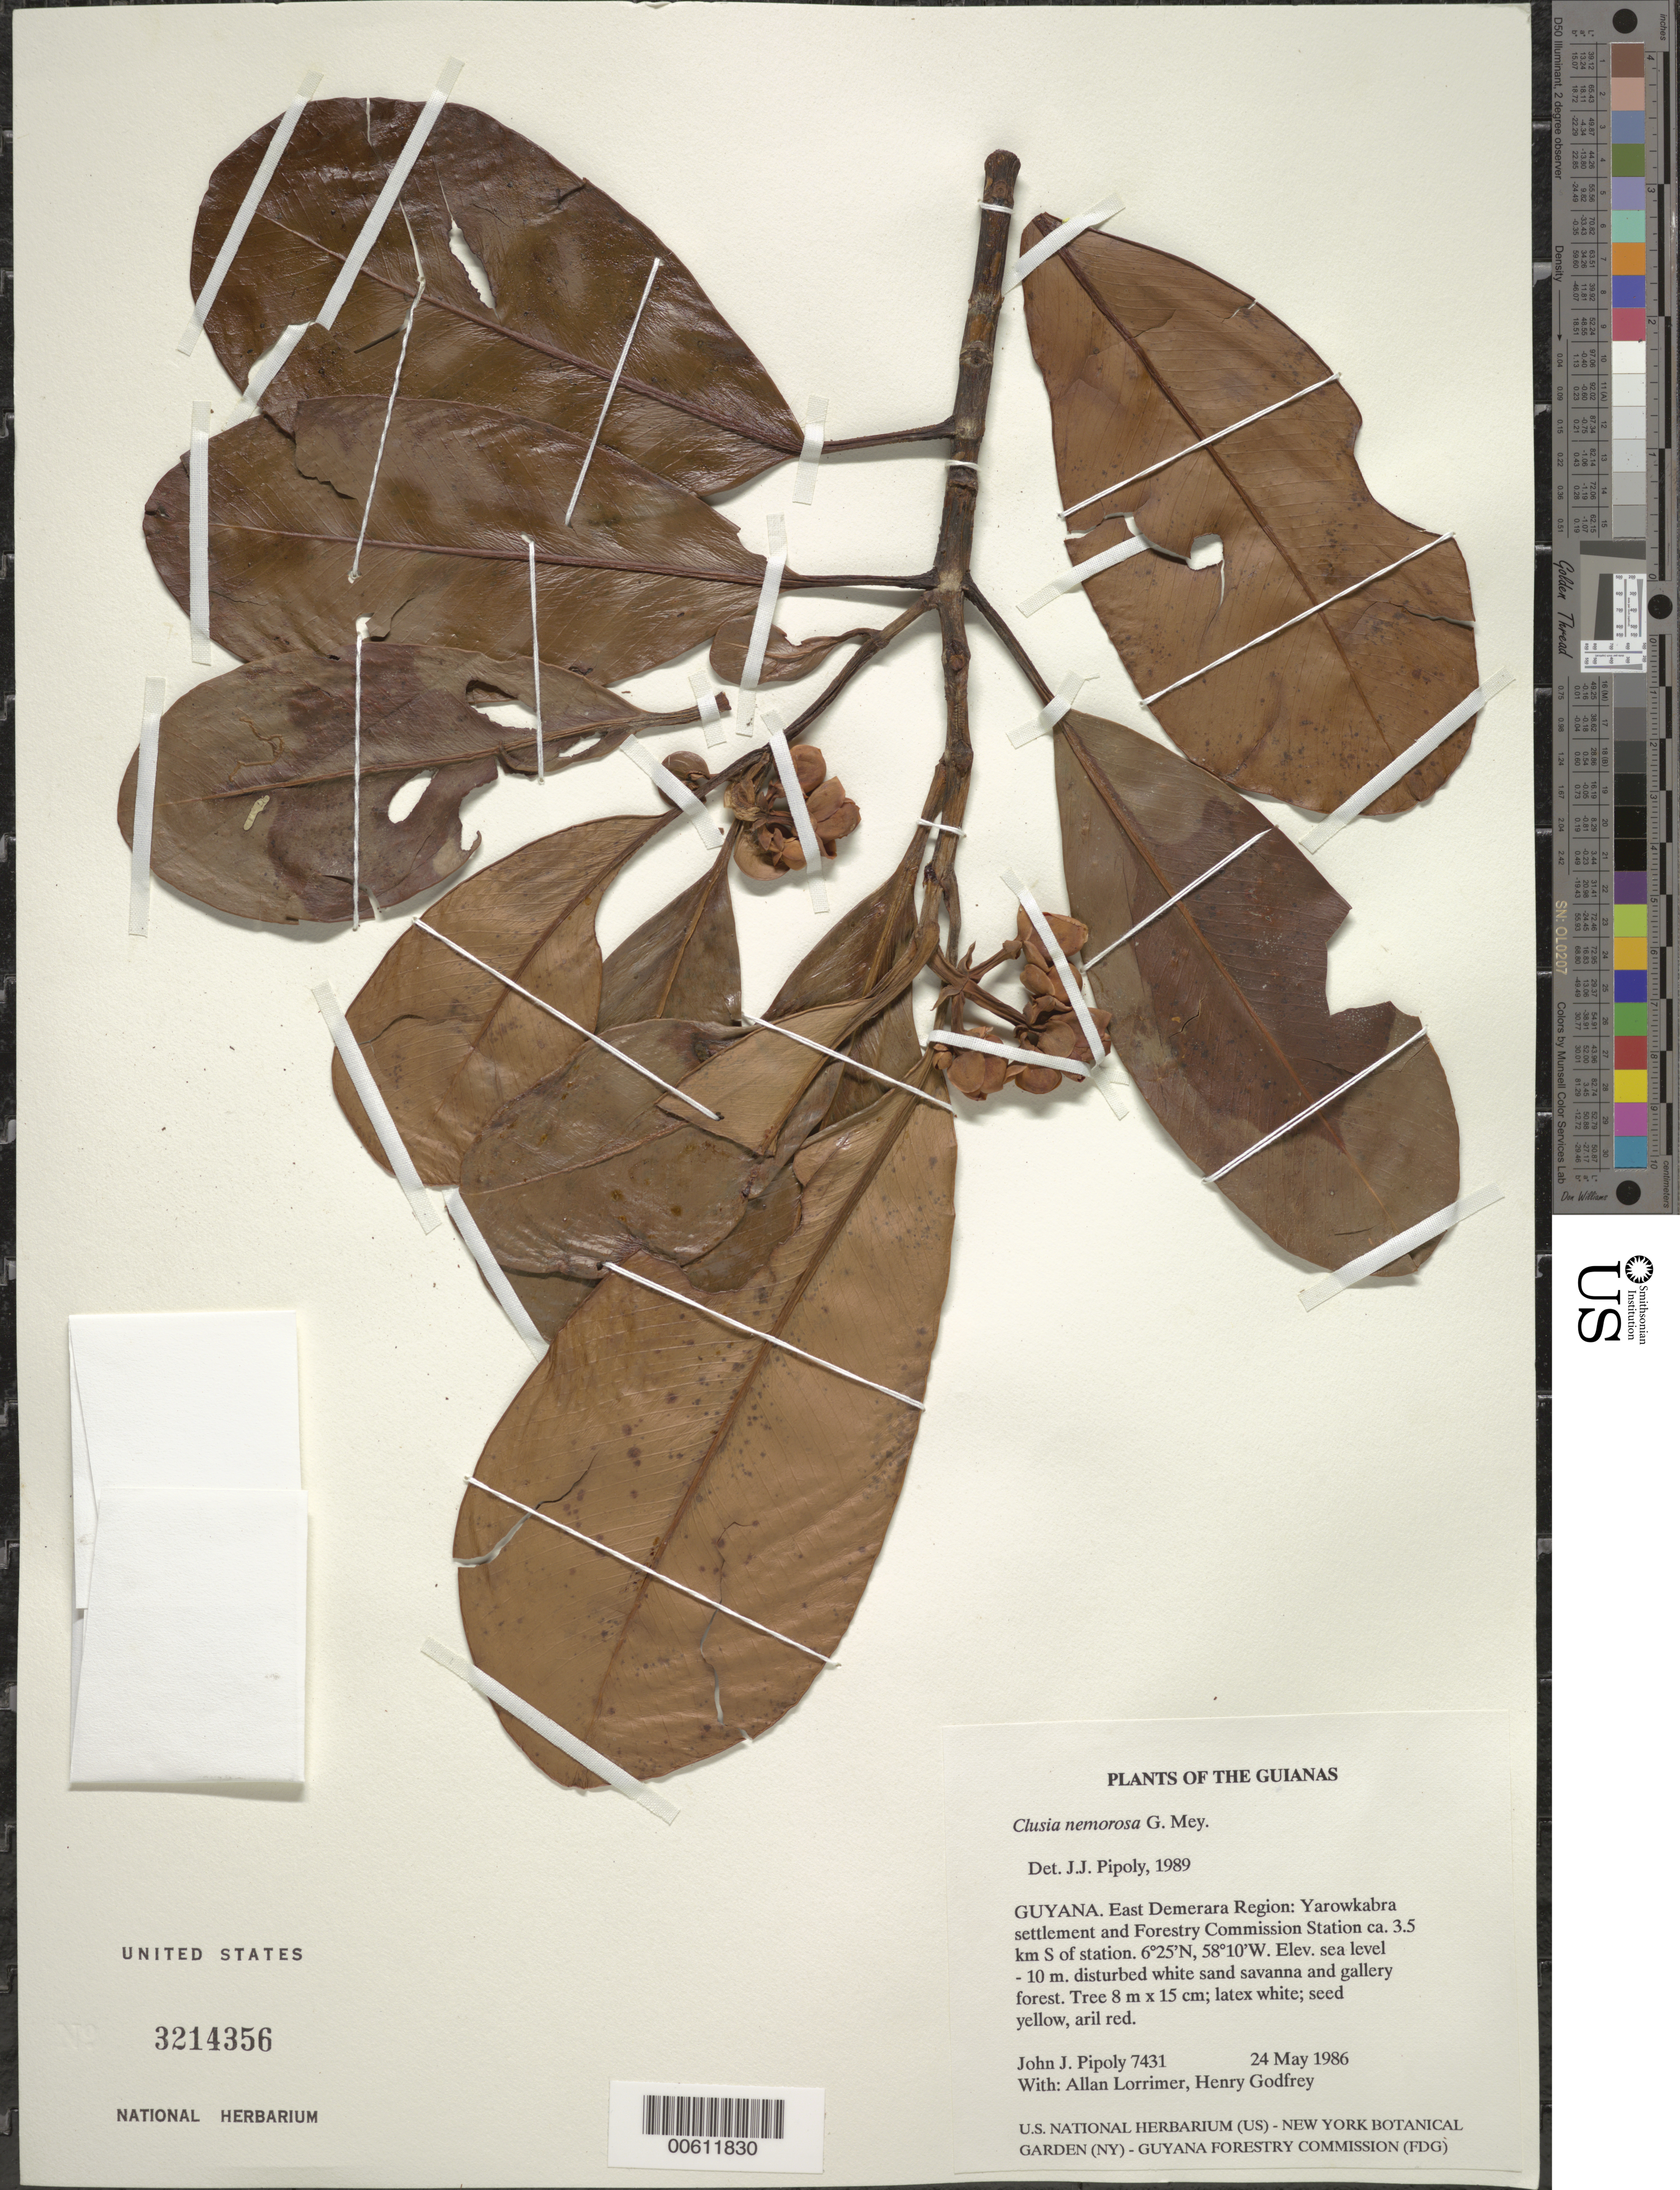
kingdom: Plantae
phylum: Tracheophyta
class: Magnoliopsida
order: Malpighiales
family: Clusiaceae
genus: Clusia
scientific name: Clusia nemorosa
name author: G. Mey.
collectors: J. J. Pipoly, A. Lorrimer & H. Godfrey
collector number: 7431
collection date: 1986-05-24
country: Guyana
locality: The Guianas. East Demerara Region: Yarowkabra settlement and Forestry Commission Station ca. 3.5 km S of station.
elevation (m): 0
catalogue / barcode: US 3214356